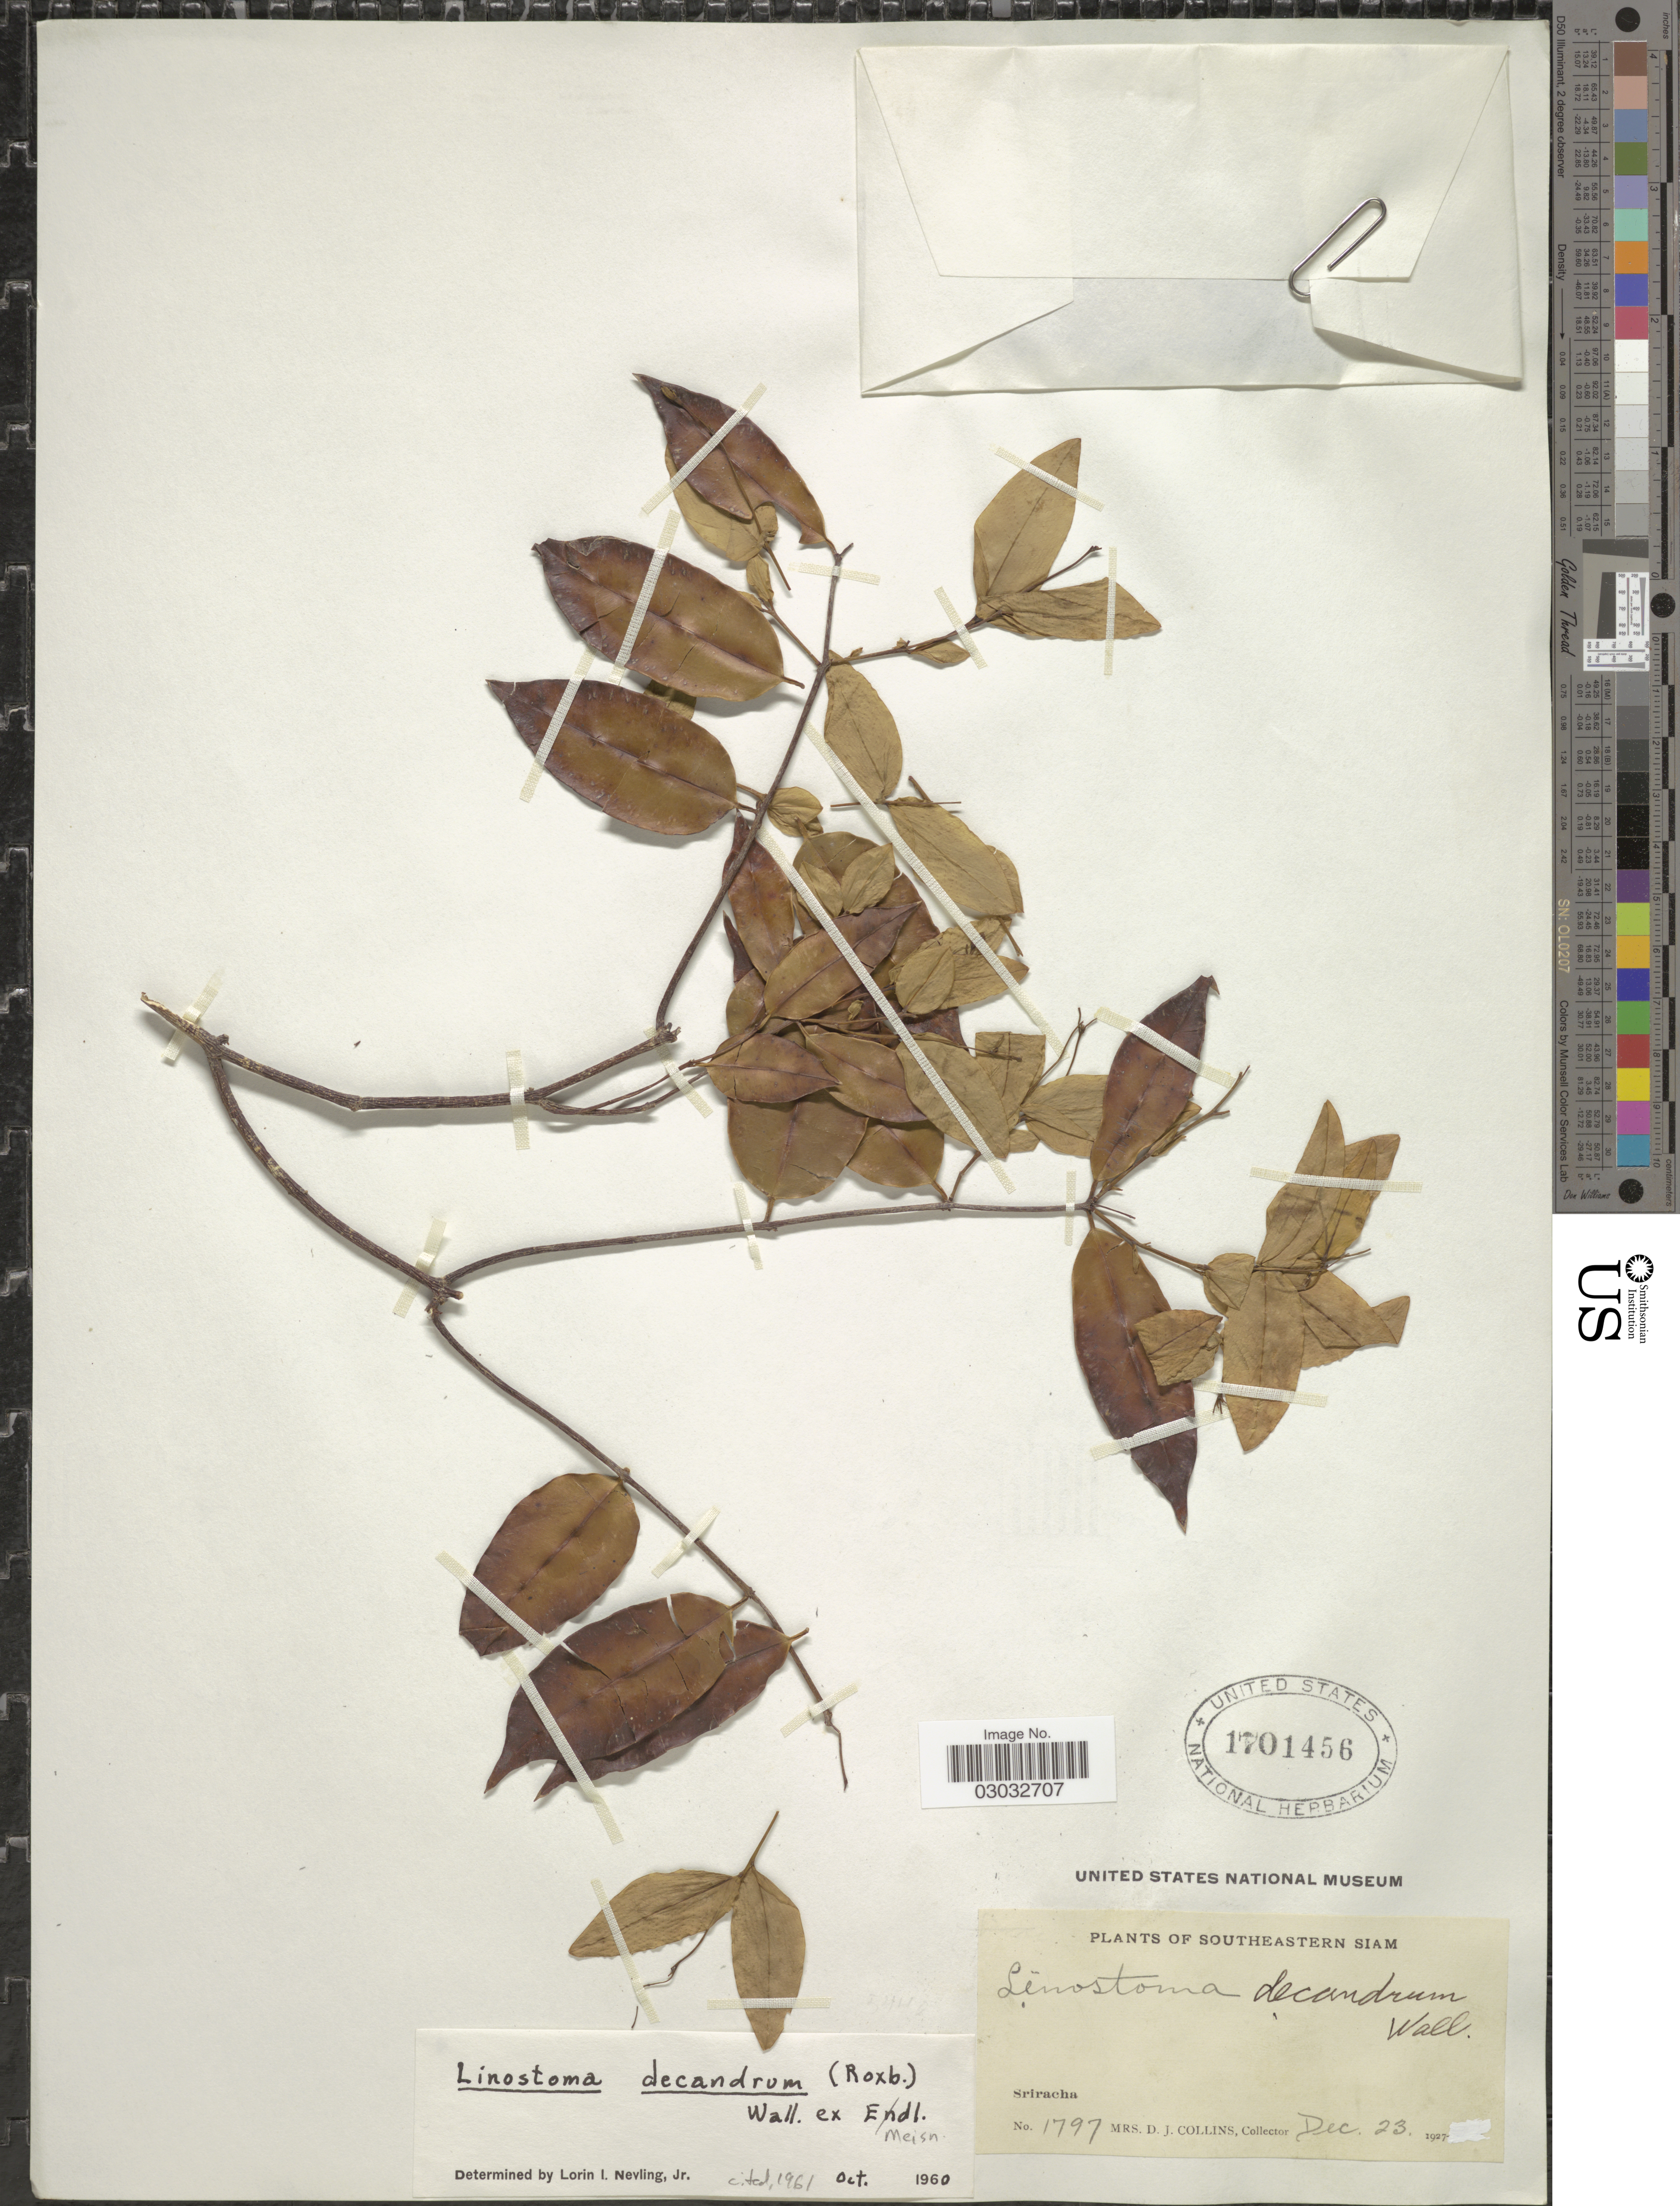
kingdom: Plantae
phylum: Tracheophyta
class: Magnoliopsida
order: Malvales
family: Thymelaeaceae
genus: Linostoma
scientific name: Linostoma decandrum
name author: (Roxb.) Wall. ex Meisn.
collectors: Mrs. D. J. Collins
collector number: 1797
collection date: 1927-12-23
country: Thailand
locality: Southeastern Siam. Sriracha.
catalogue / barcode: US 1701456